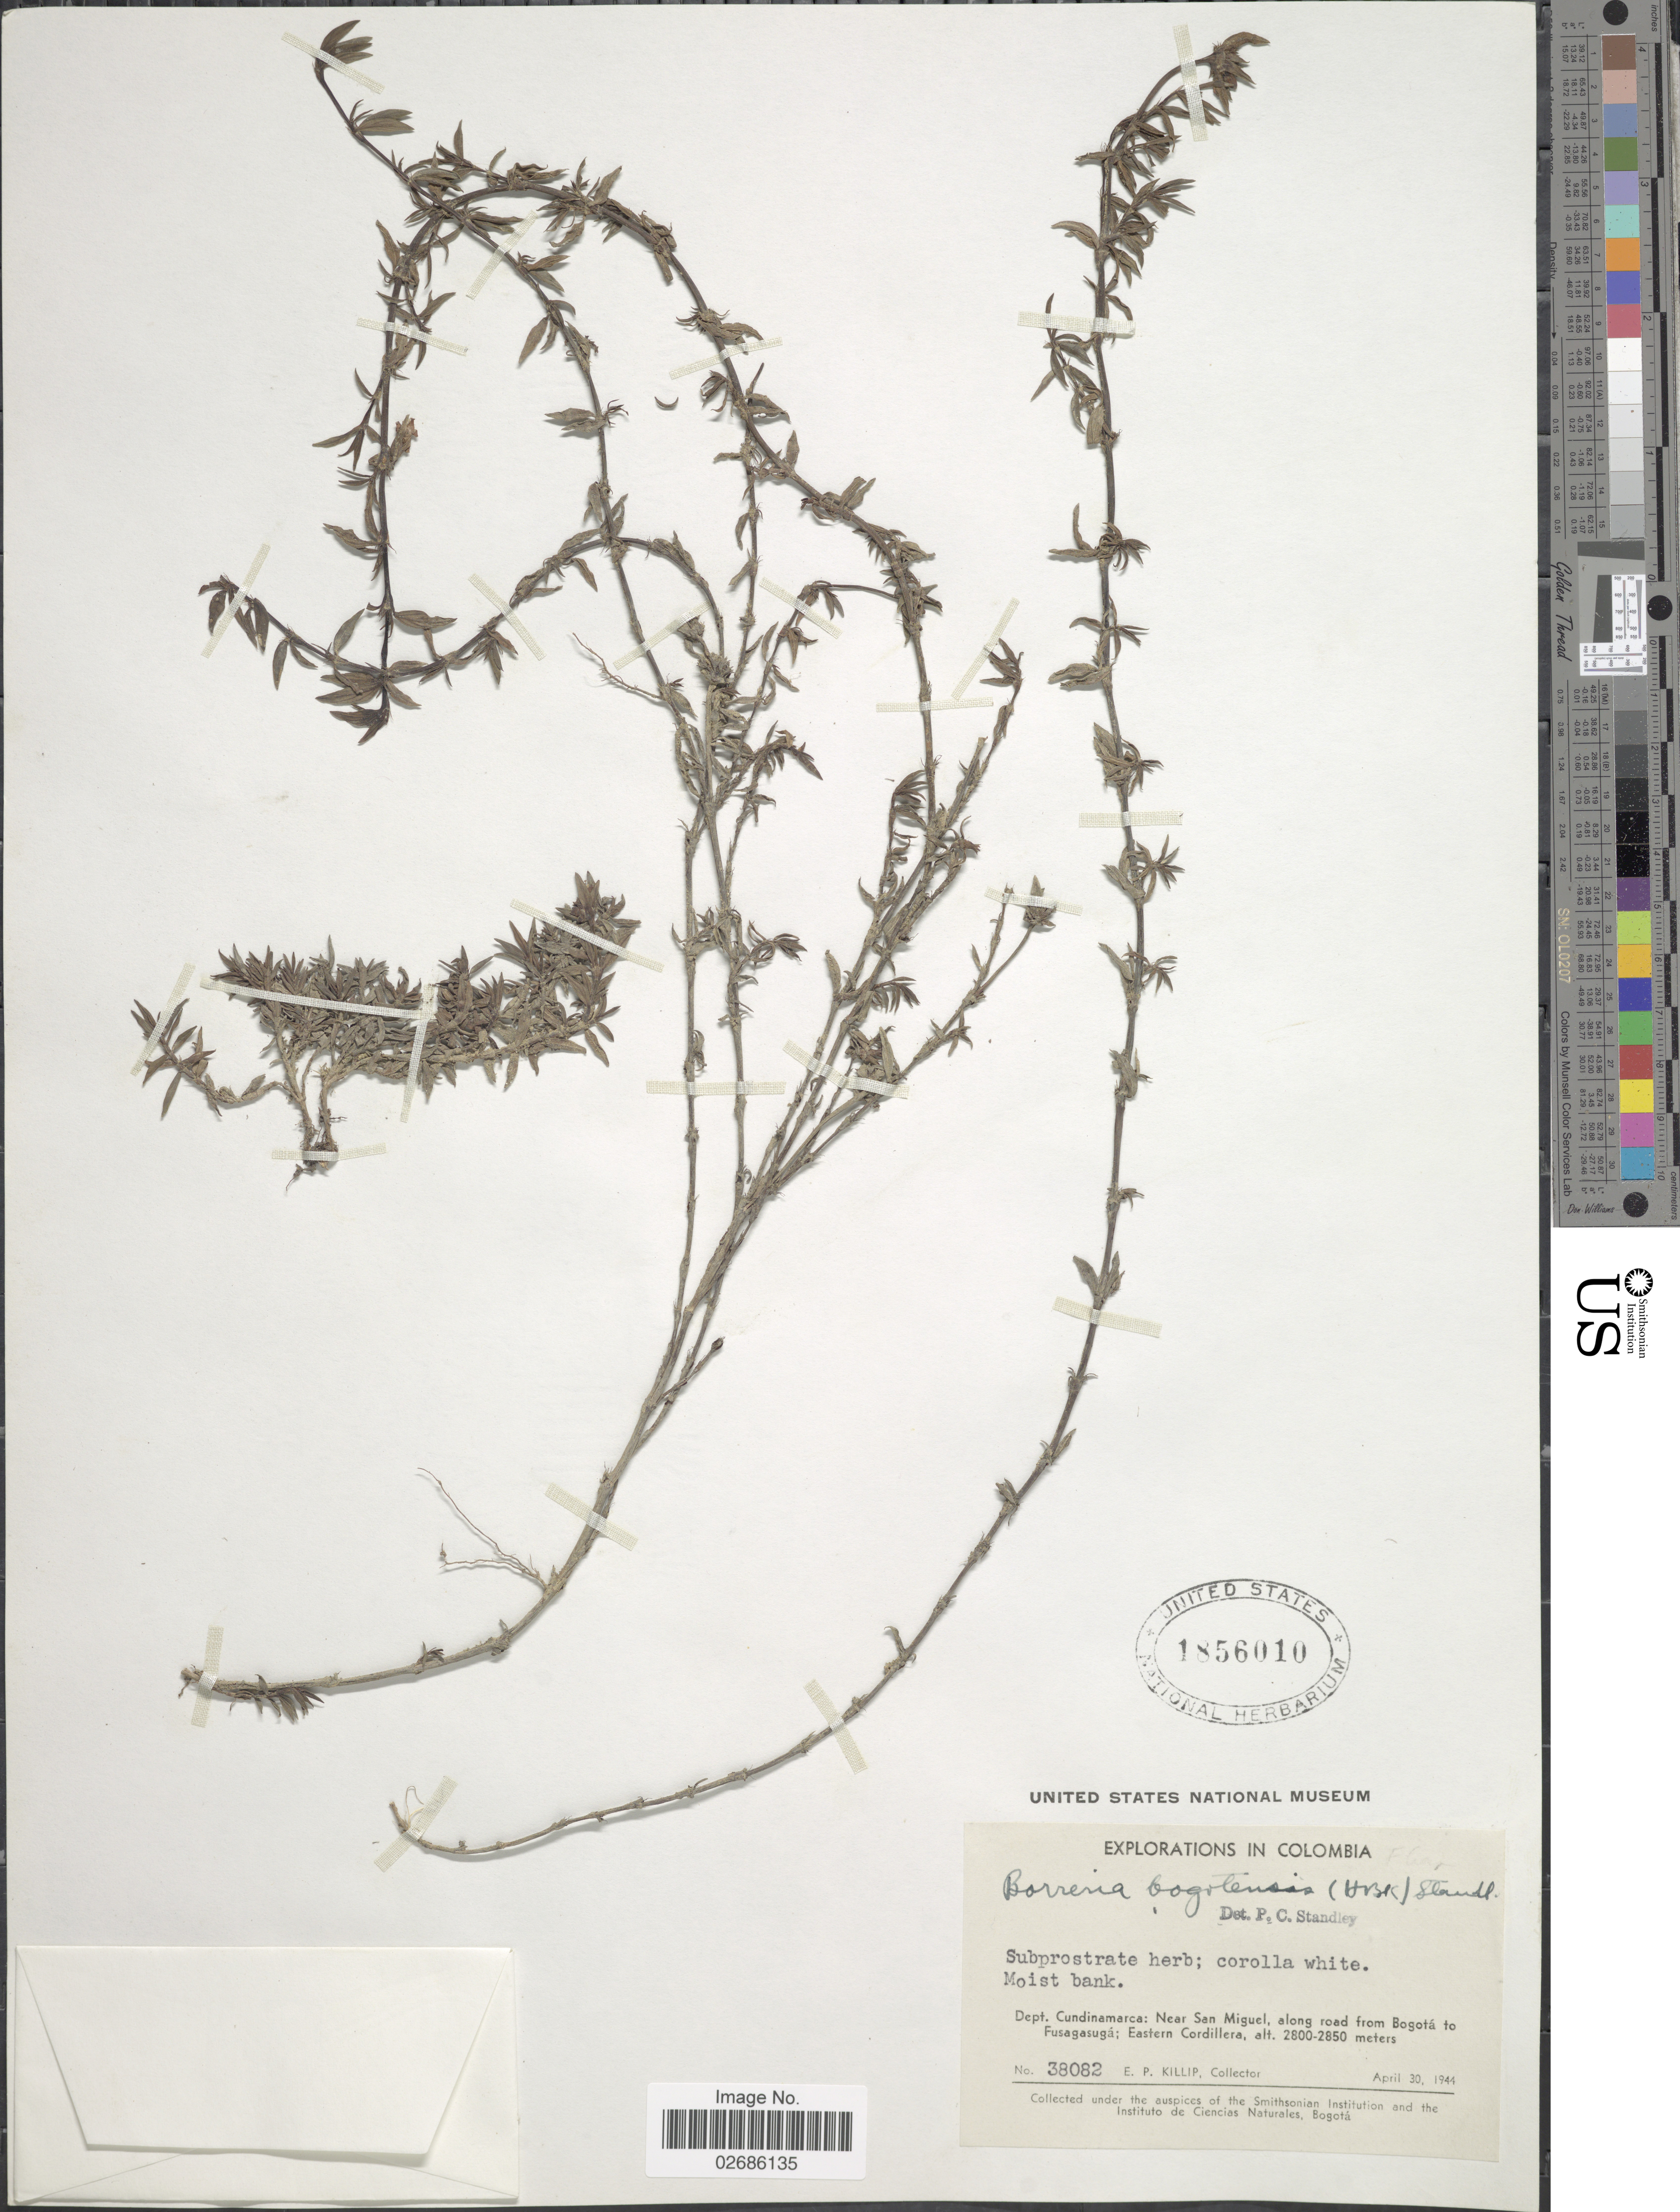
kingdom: Plantae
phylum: Tracheophyta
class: Magnoliopsida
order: Gentianales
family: Rubiaceae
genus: Borreria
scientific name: Borreria bogotensis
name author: (Kunth) Standl.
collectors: E. P. Killip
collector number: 38082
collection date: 1944-04-30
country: Colombia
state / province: Cundinamarca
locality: Dept, Cundinamarca: Near San Miguel, along road from Bogotá to Fusagasugá; Eastern Cordillera.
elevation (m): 2800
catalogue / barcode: US 1856010